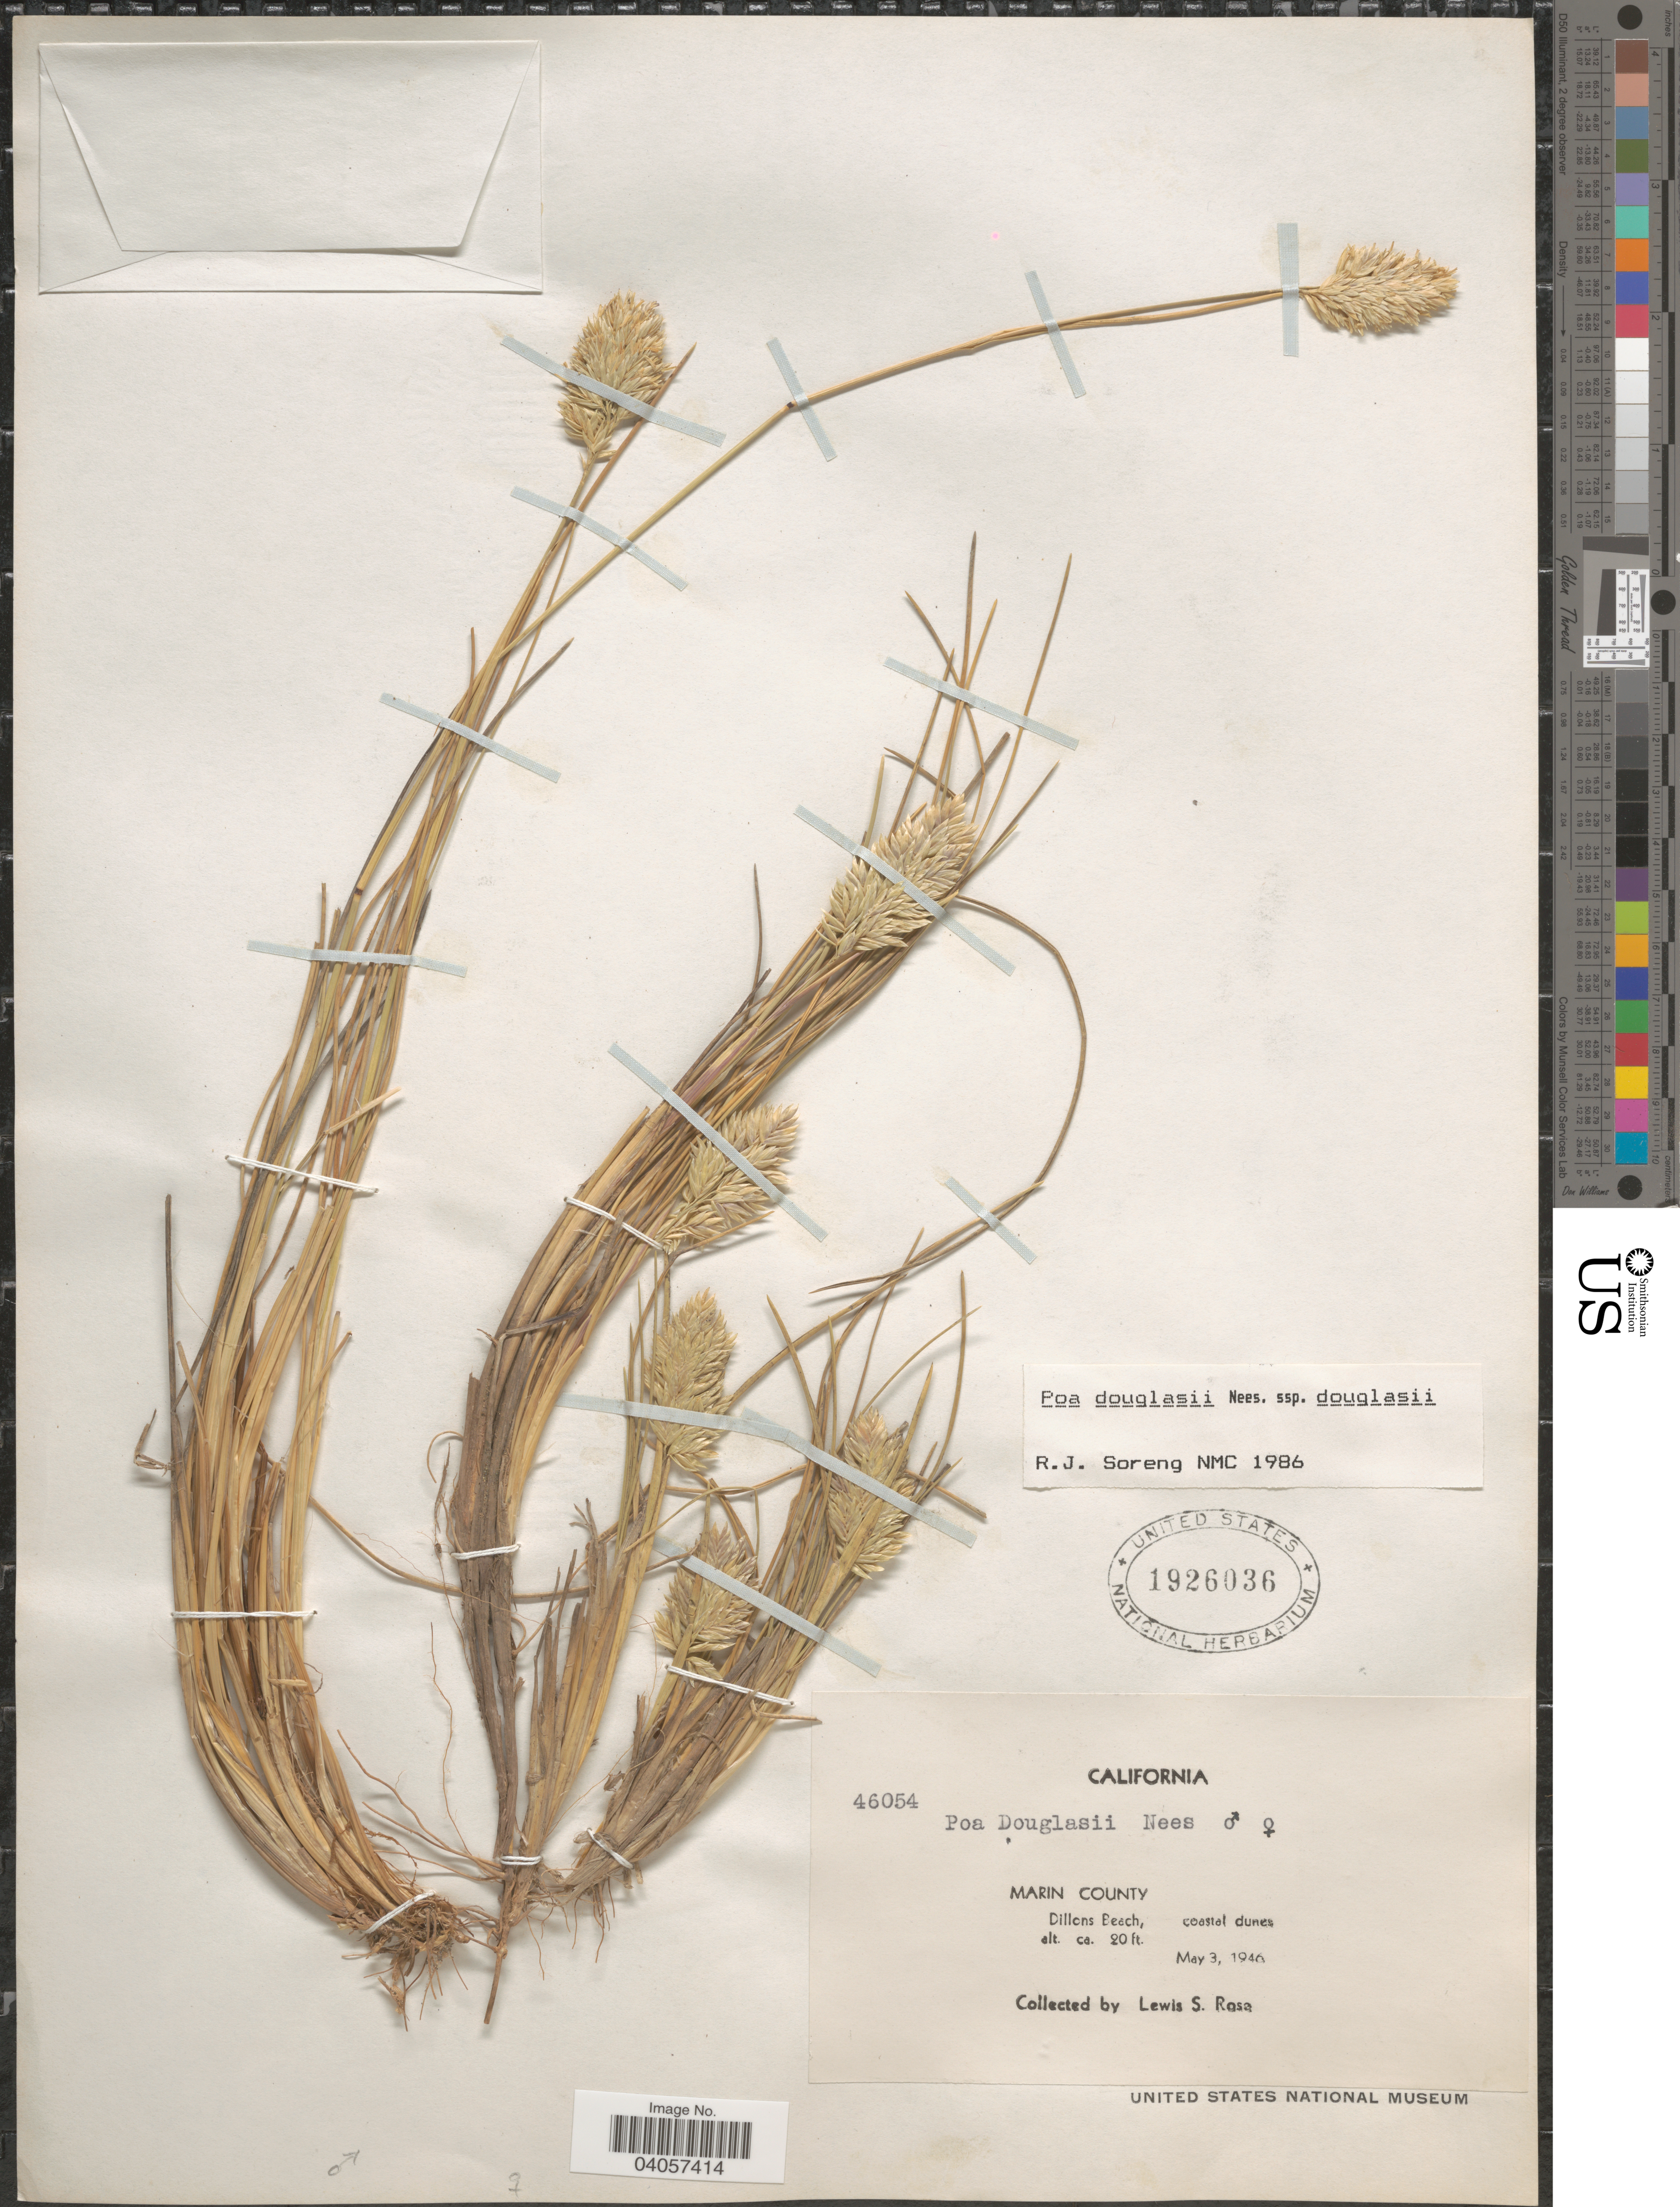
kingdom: Plantae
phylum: Tracheophyta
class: Liliopsida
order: Poales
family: Poaceae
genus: Poa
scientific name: Poa douglasii subsp. douglasii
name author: Nees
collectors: L. S. Rose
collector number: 46054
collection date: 1946-05-03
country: United States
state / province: California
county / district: Marin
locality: Marin County. Dillons Beach, coastal dunes.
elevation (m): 6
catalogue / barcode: US 1926036